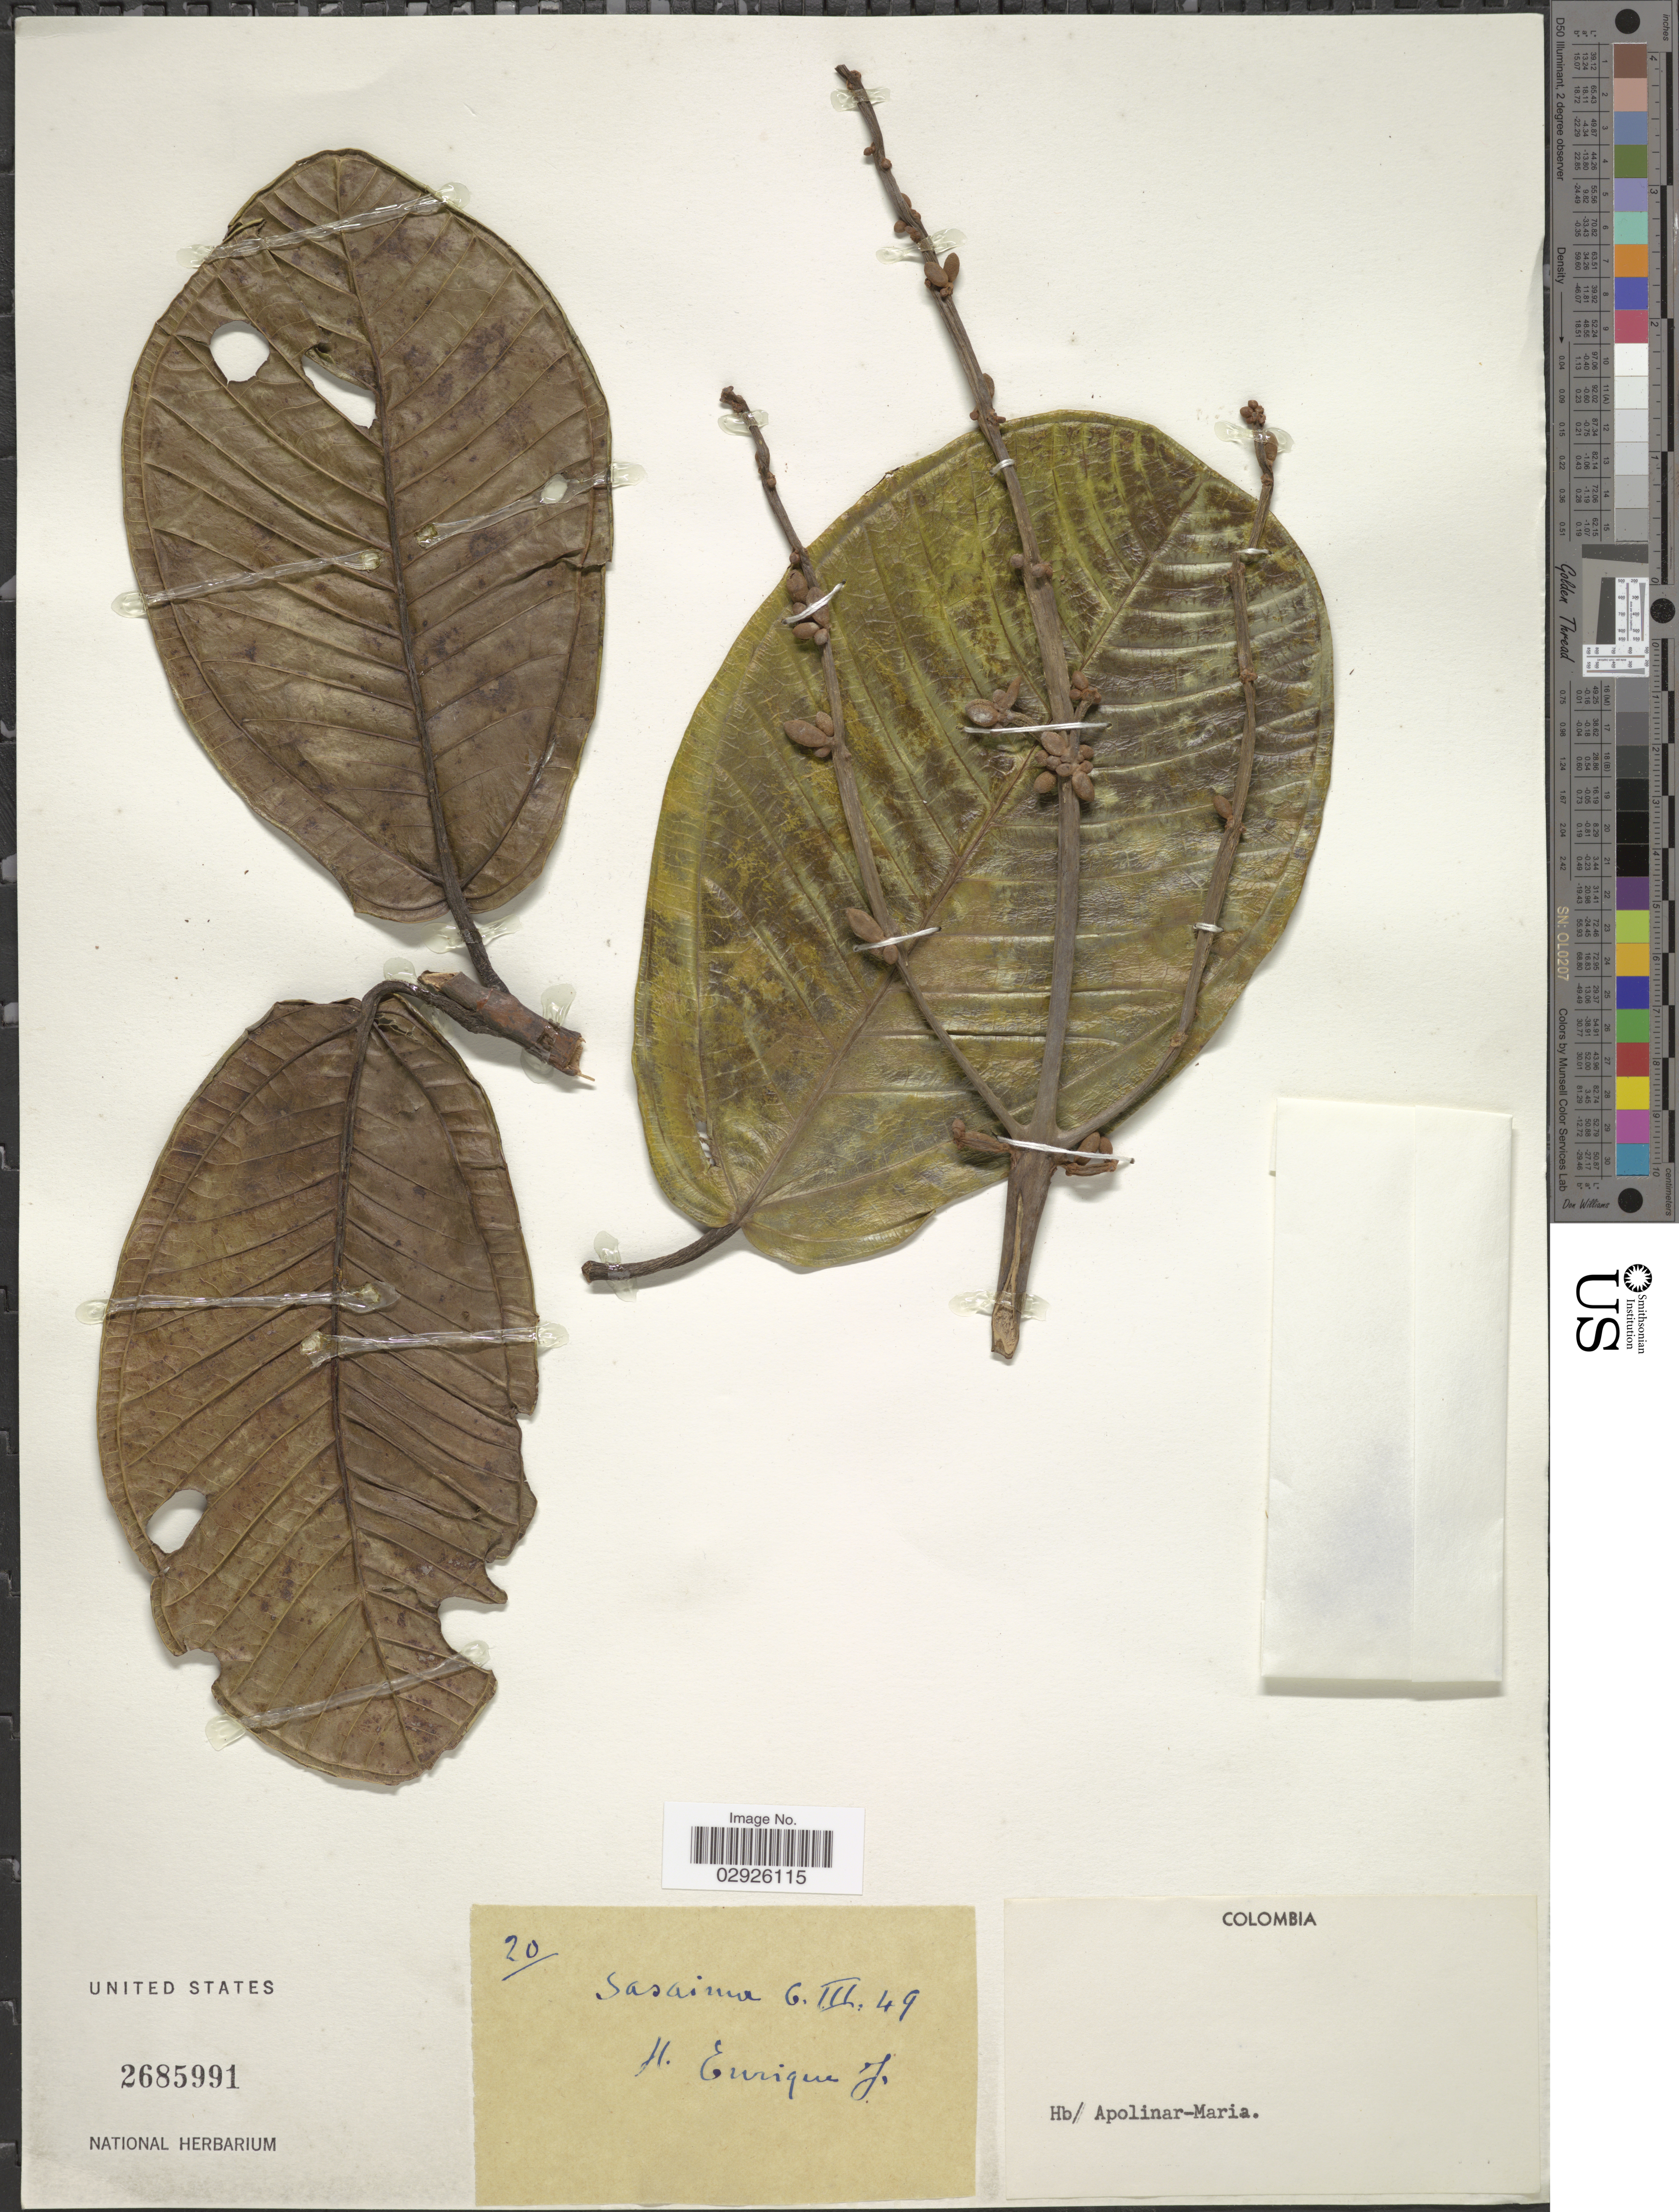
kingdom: Plantae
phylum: Tracheophyta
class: Magnoliopsida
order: Myrtales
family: Melastomataceae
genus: Graffenrieda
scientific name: Graffenrieda grandifolia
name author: Gleason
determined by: Murillo, J. S.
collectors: H. Enrique J. & H. Apolinar-Maria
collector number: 20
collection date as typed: Transcribed d/m/y: 6/3/49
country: Colombia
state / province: Cundinamarca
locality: Sasaima.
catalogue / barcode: US 2685991